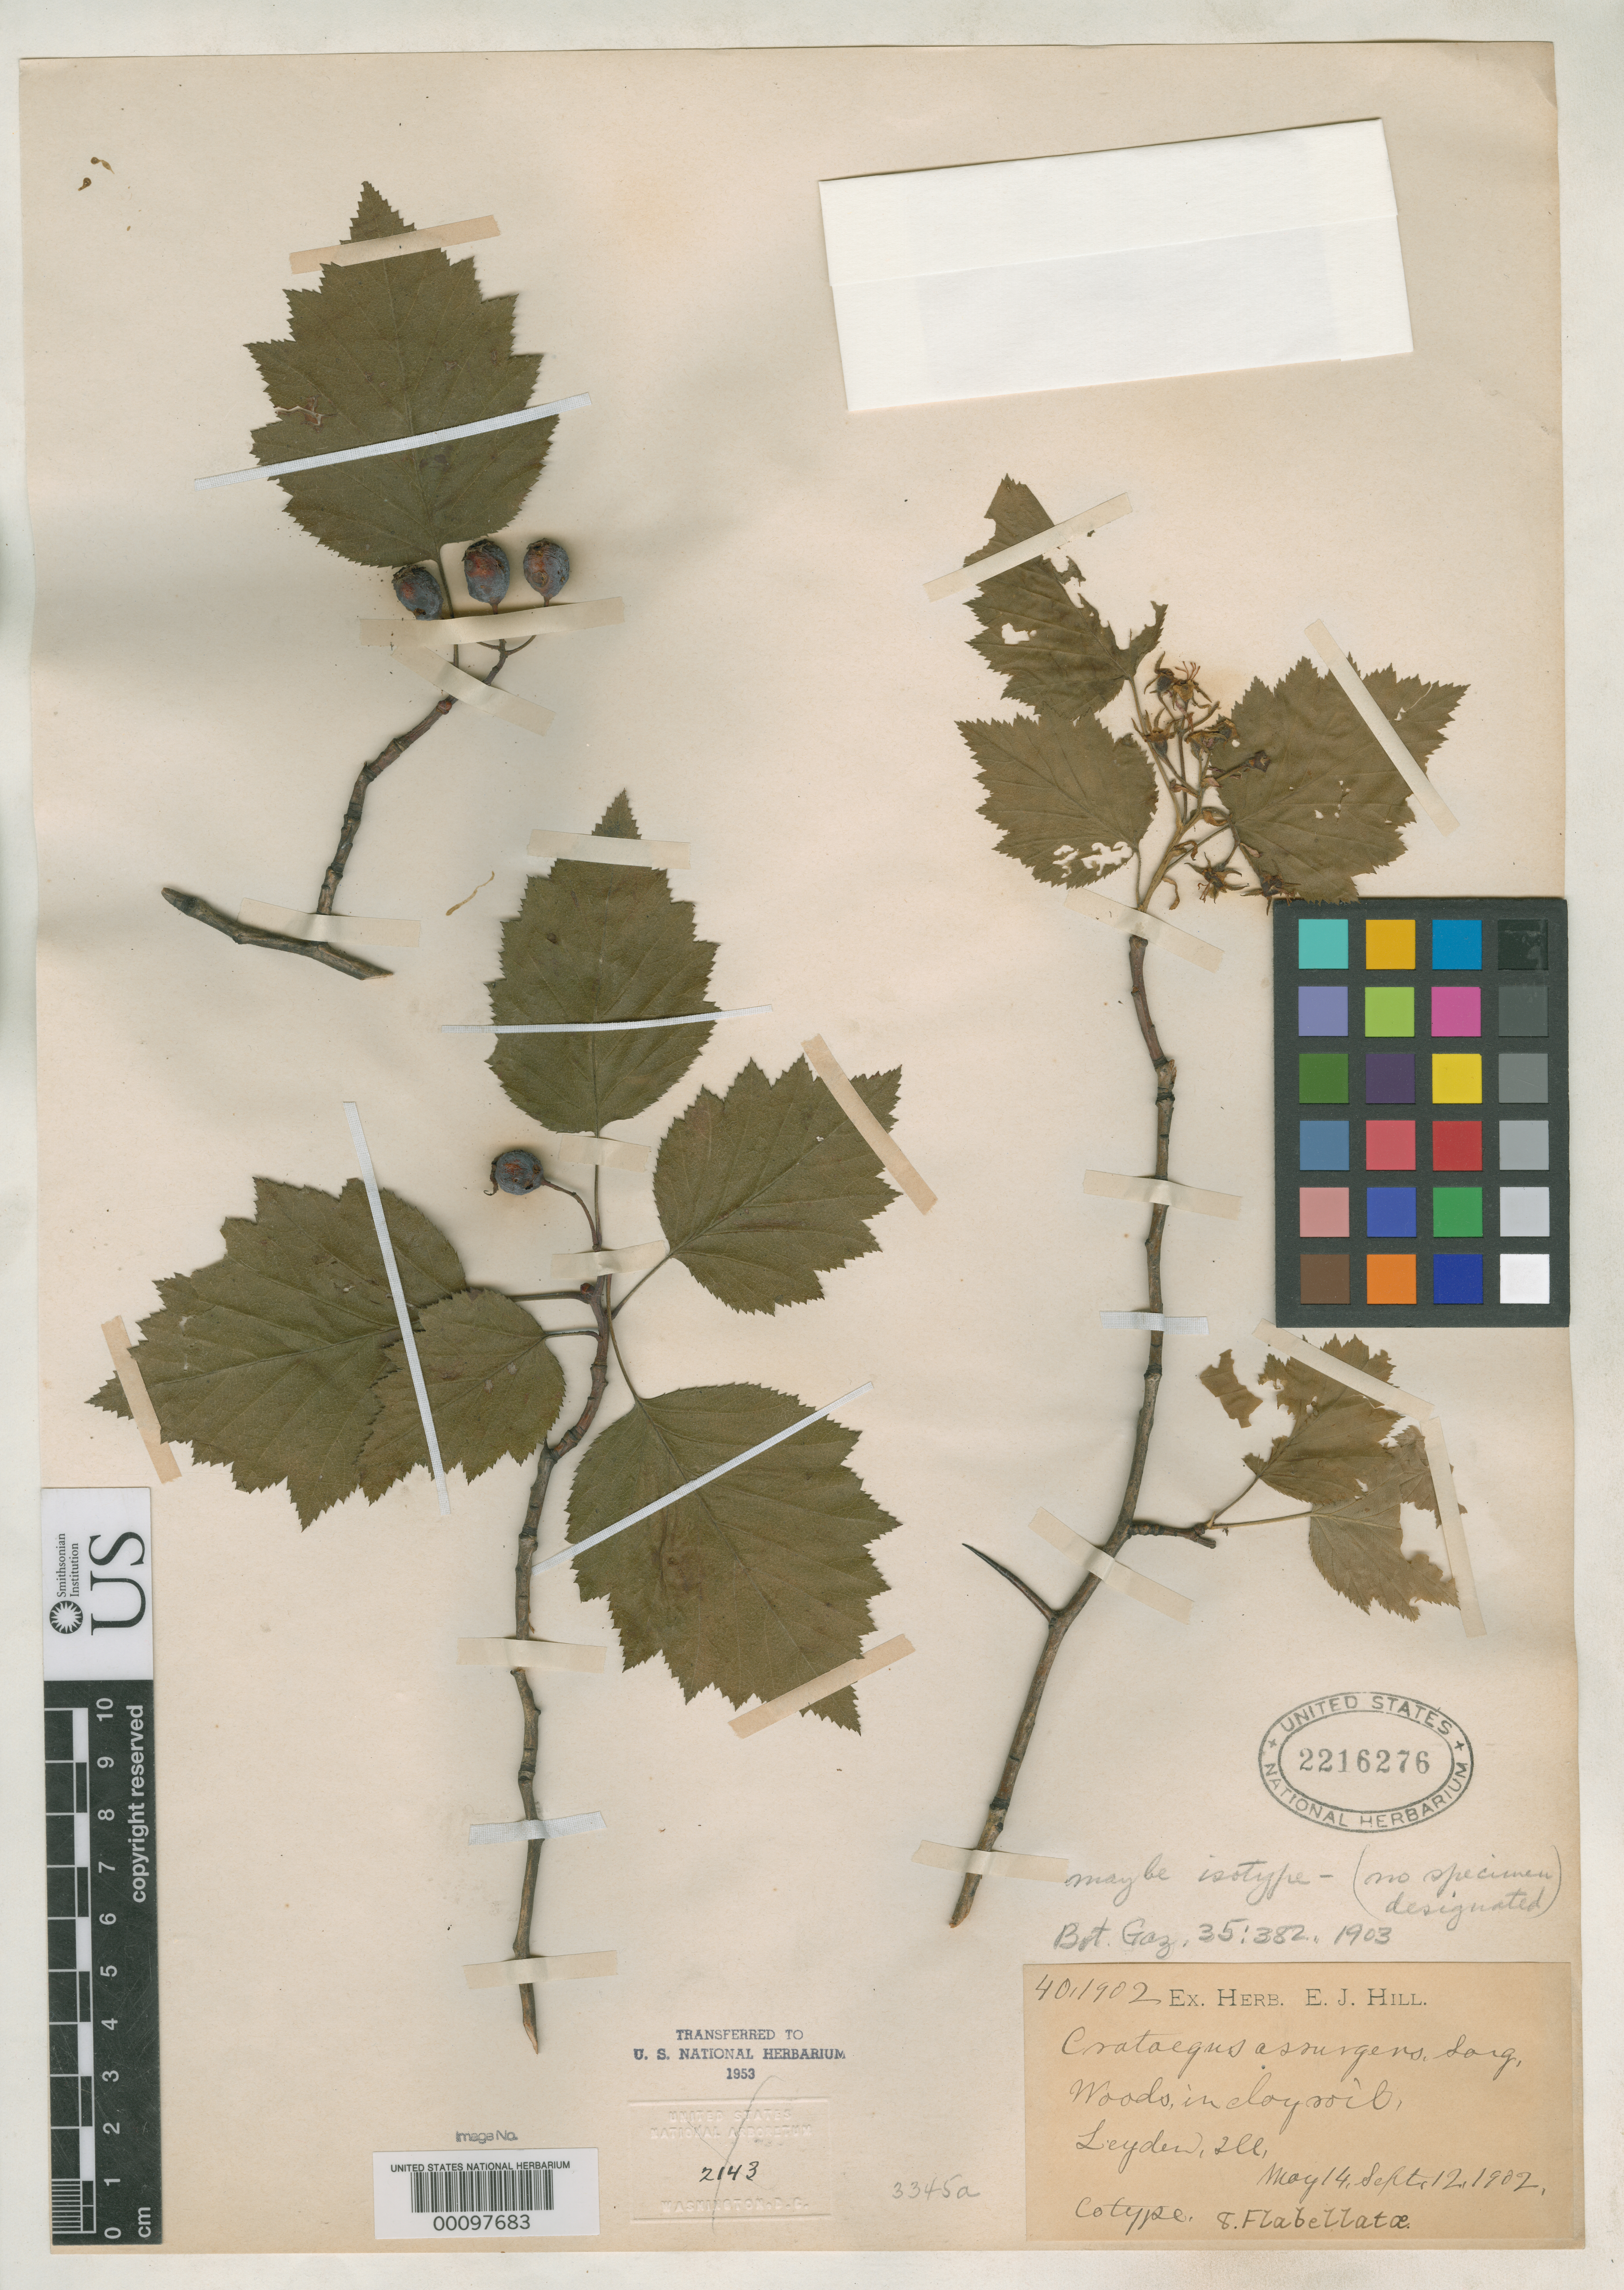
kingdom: Plantae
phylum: Tracheophyta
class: Magnoliopsida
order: Rosales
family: Rosaceae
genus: Crataegus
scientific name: Crataegus assurgens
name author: Sarg.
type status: Syntype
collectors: E. J. Hill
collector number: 40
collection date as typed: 14 May 1902 and 12 Sep 1902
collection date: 1902-05-14,1902-09-12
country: United States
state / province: Illinois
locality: Leyden.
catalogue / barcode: US 2216276